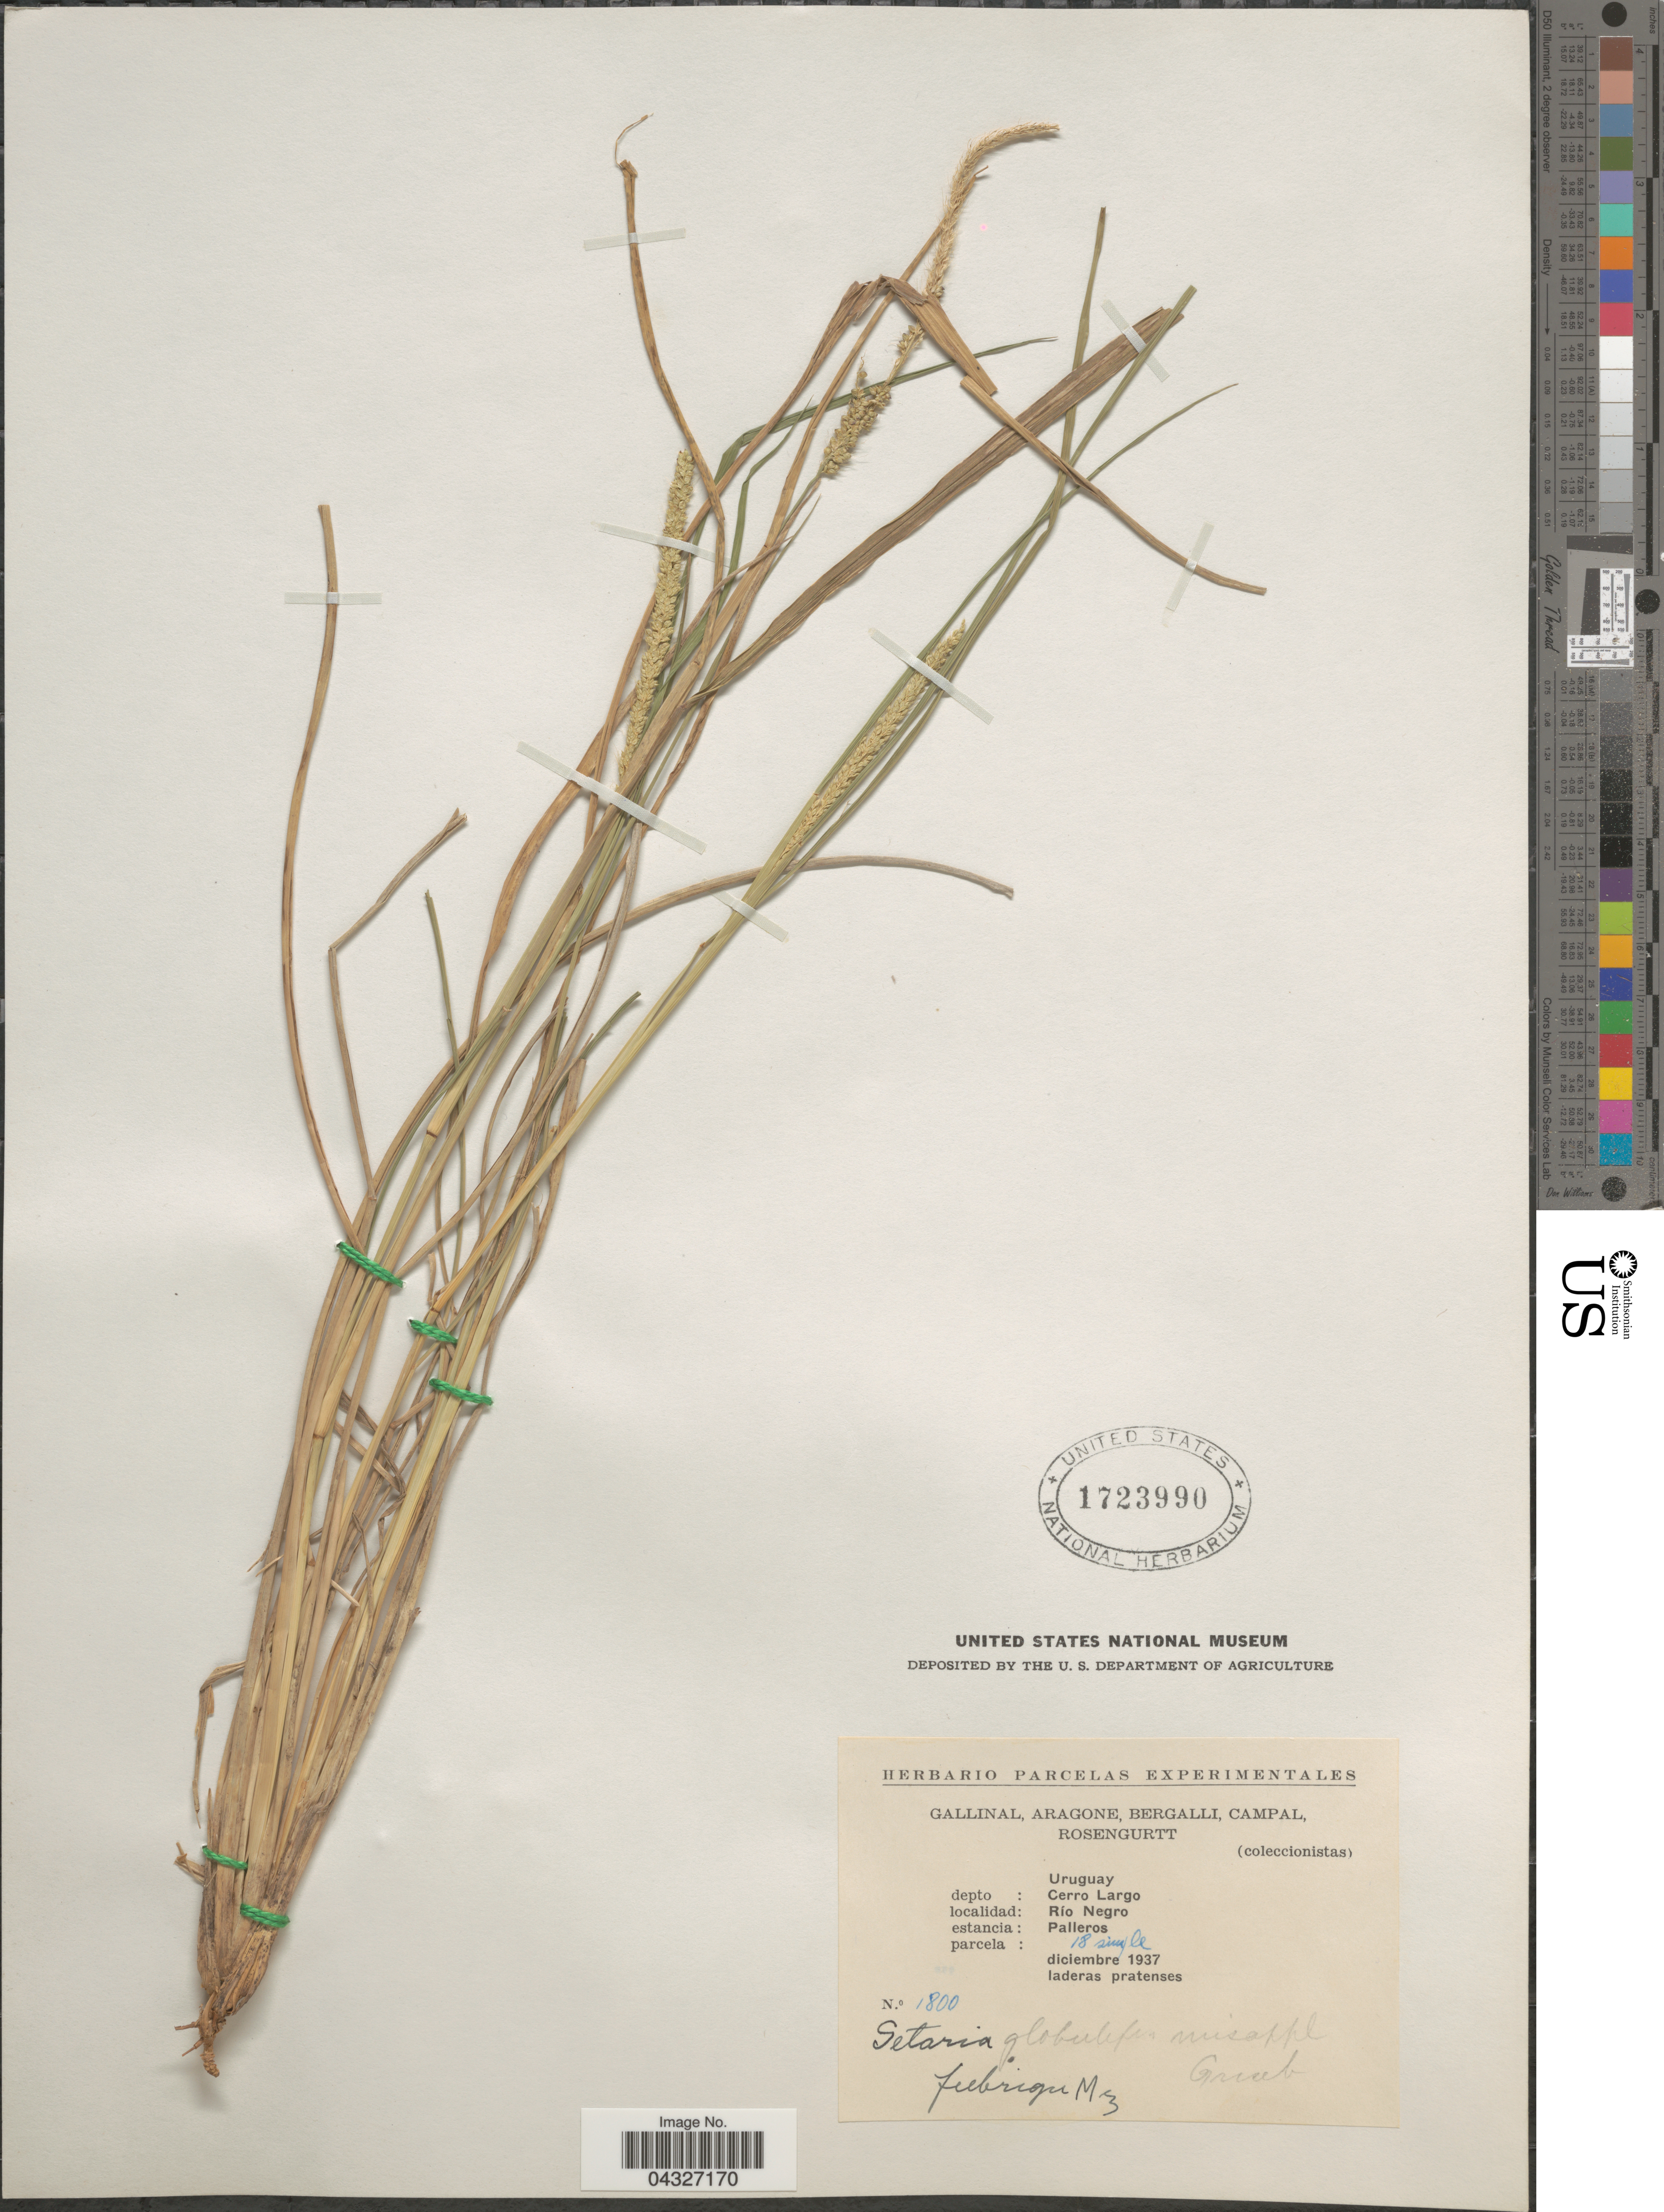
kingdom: Plantae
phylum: Tracheophyta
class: Liliopsida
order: Poales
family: Poaceae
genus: Setaria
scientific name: Setaria fiebrigii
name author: R.A.W. Herrm.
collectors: -. Gallinal, -- Aragone, -- Bergalli, -- Campal & Rosengurtt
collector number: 1800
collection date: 1937-12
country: Uruguay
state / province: Cerro Largo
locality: Depto: Cerro Largo. Río Negro. Estancia: Palleros. Parcela: 18 simple.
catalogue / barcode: US 1723990